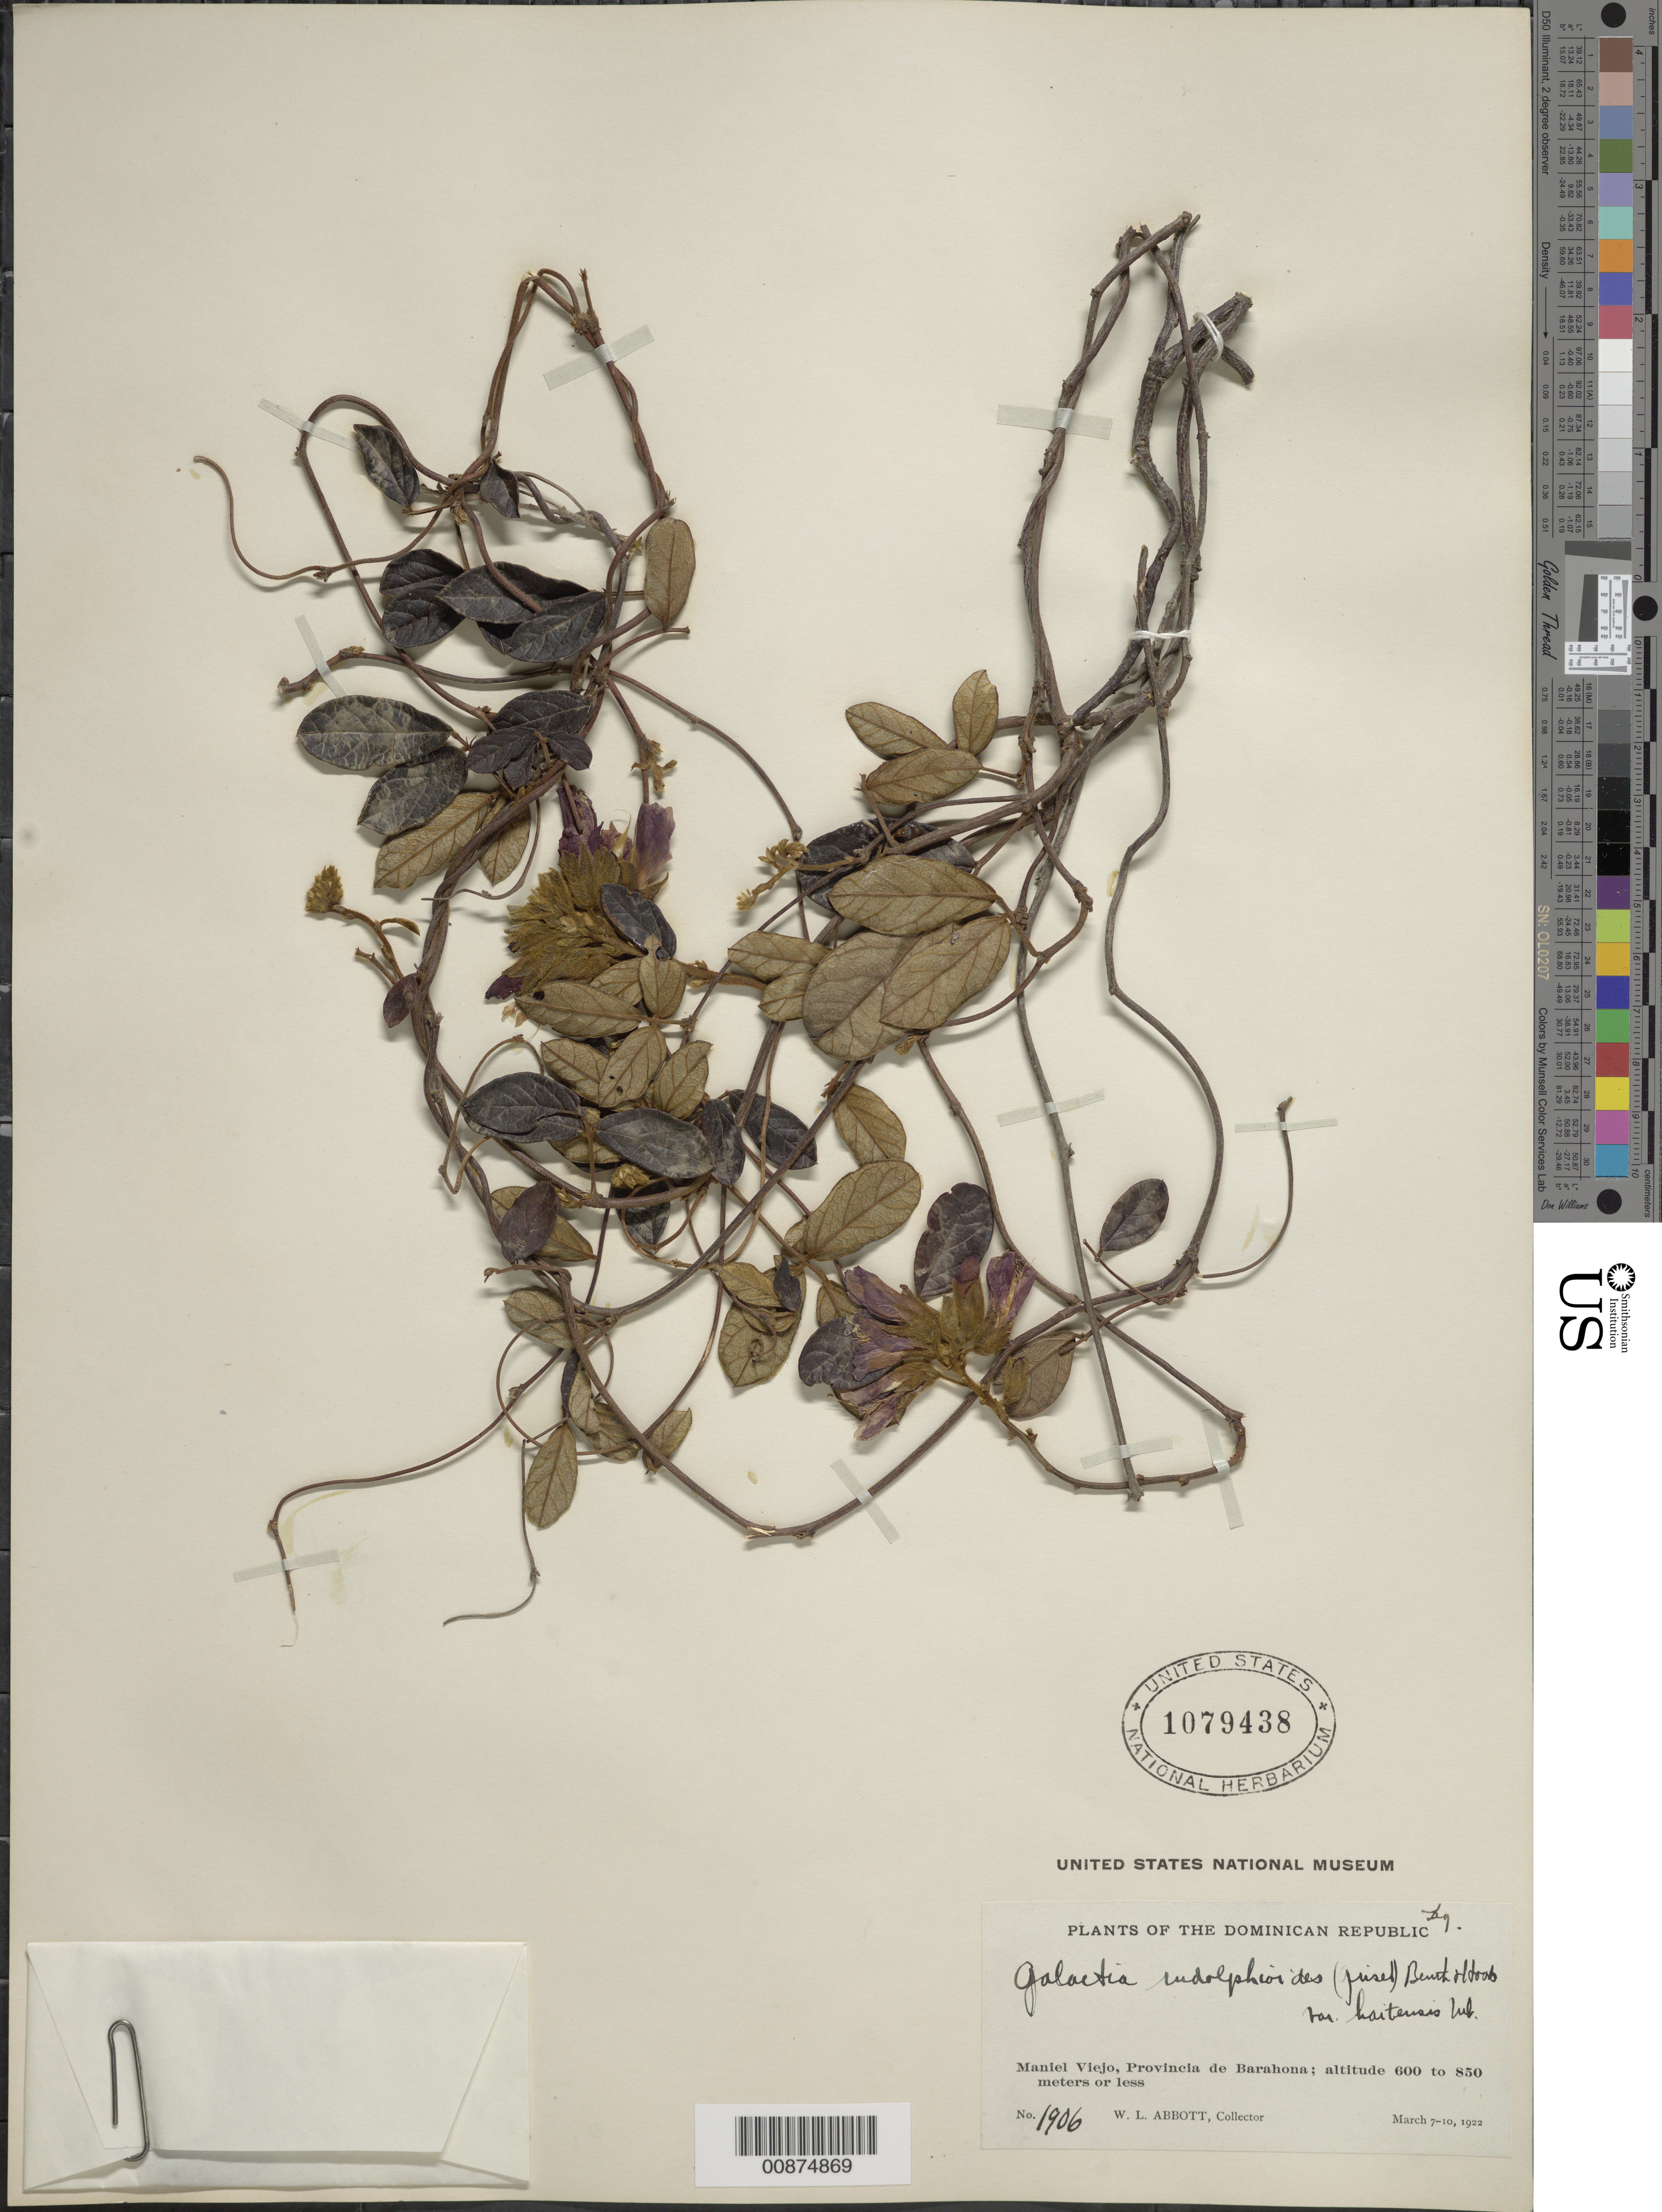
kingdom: Plantae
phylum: Tracheophyta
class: Magnoliopsida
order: Fabales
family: Fabaceae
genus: Rhodopis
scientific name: Rhodopis rudolphioides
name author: (Griseb.) L.P. Queiroz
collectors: W. L. Abbott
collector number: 1906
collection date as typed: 07 Mar 1922 to 10 Mar 1922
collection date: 1922-03-07/1922-03-10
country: Dominican Republic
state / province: Barahona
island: Hispaniola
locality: Maniel Viejo.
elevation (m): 600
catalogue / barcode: US 1079438